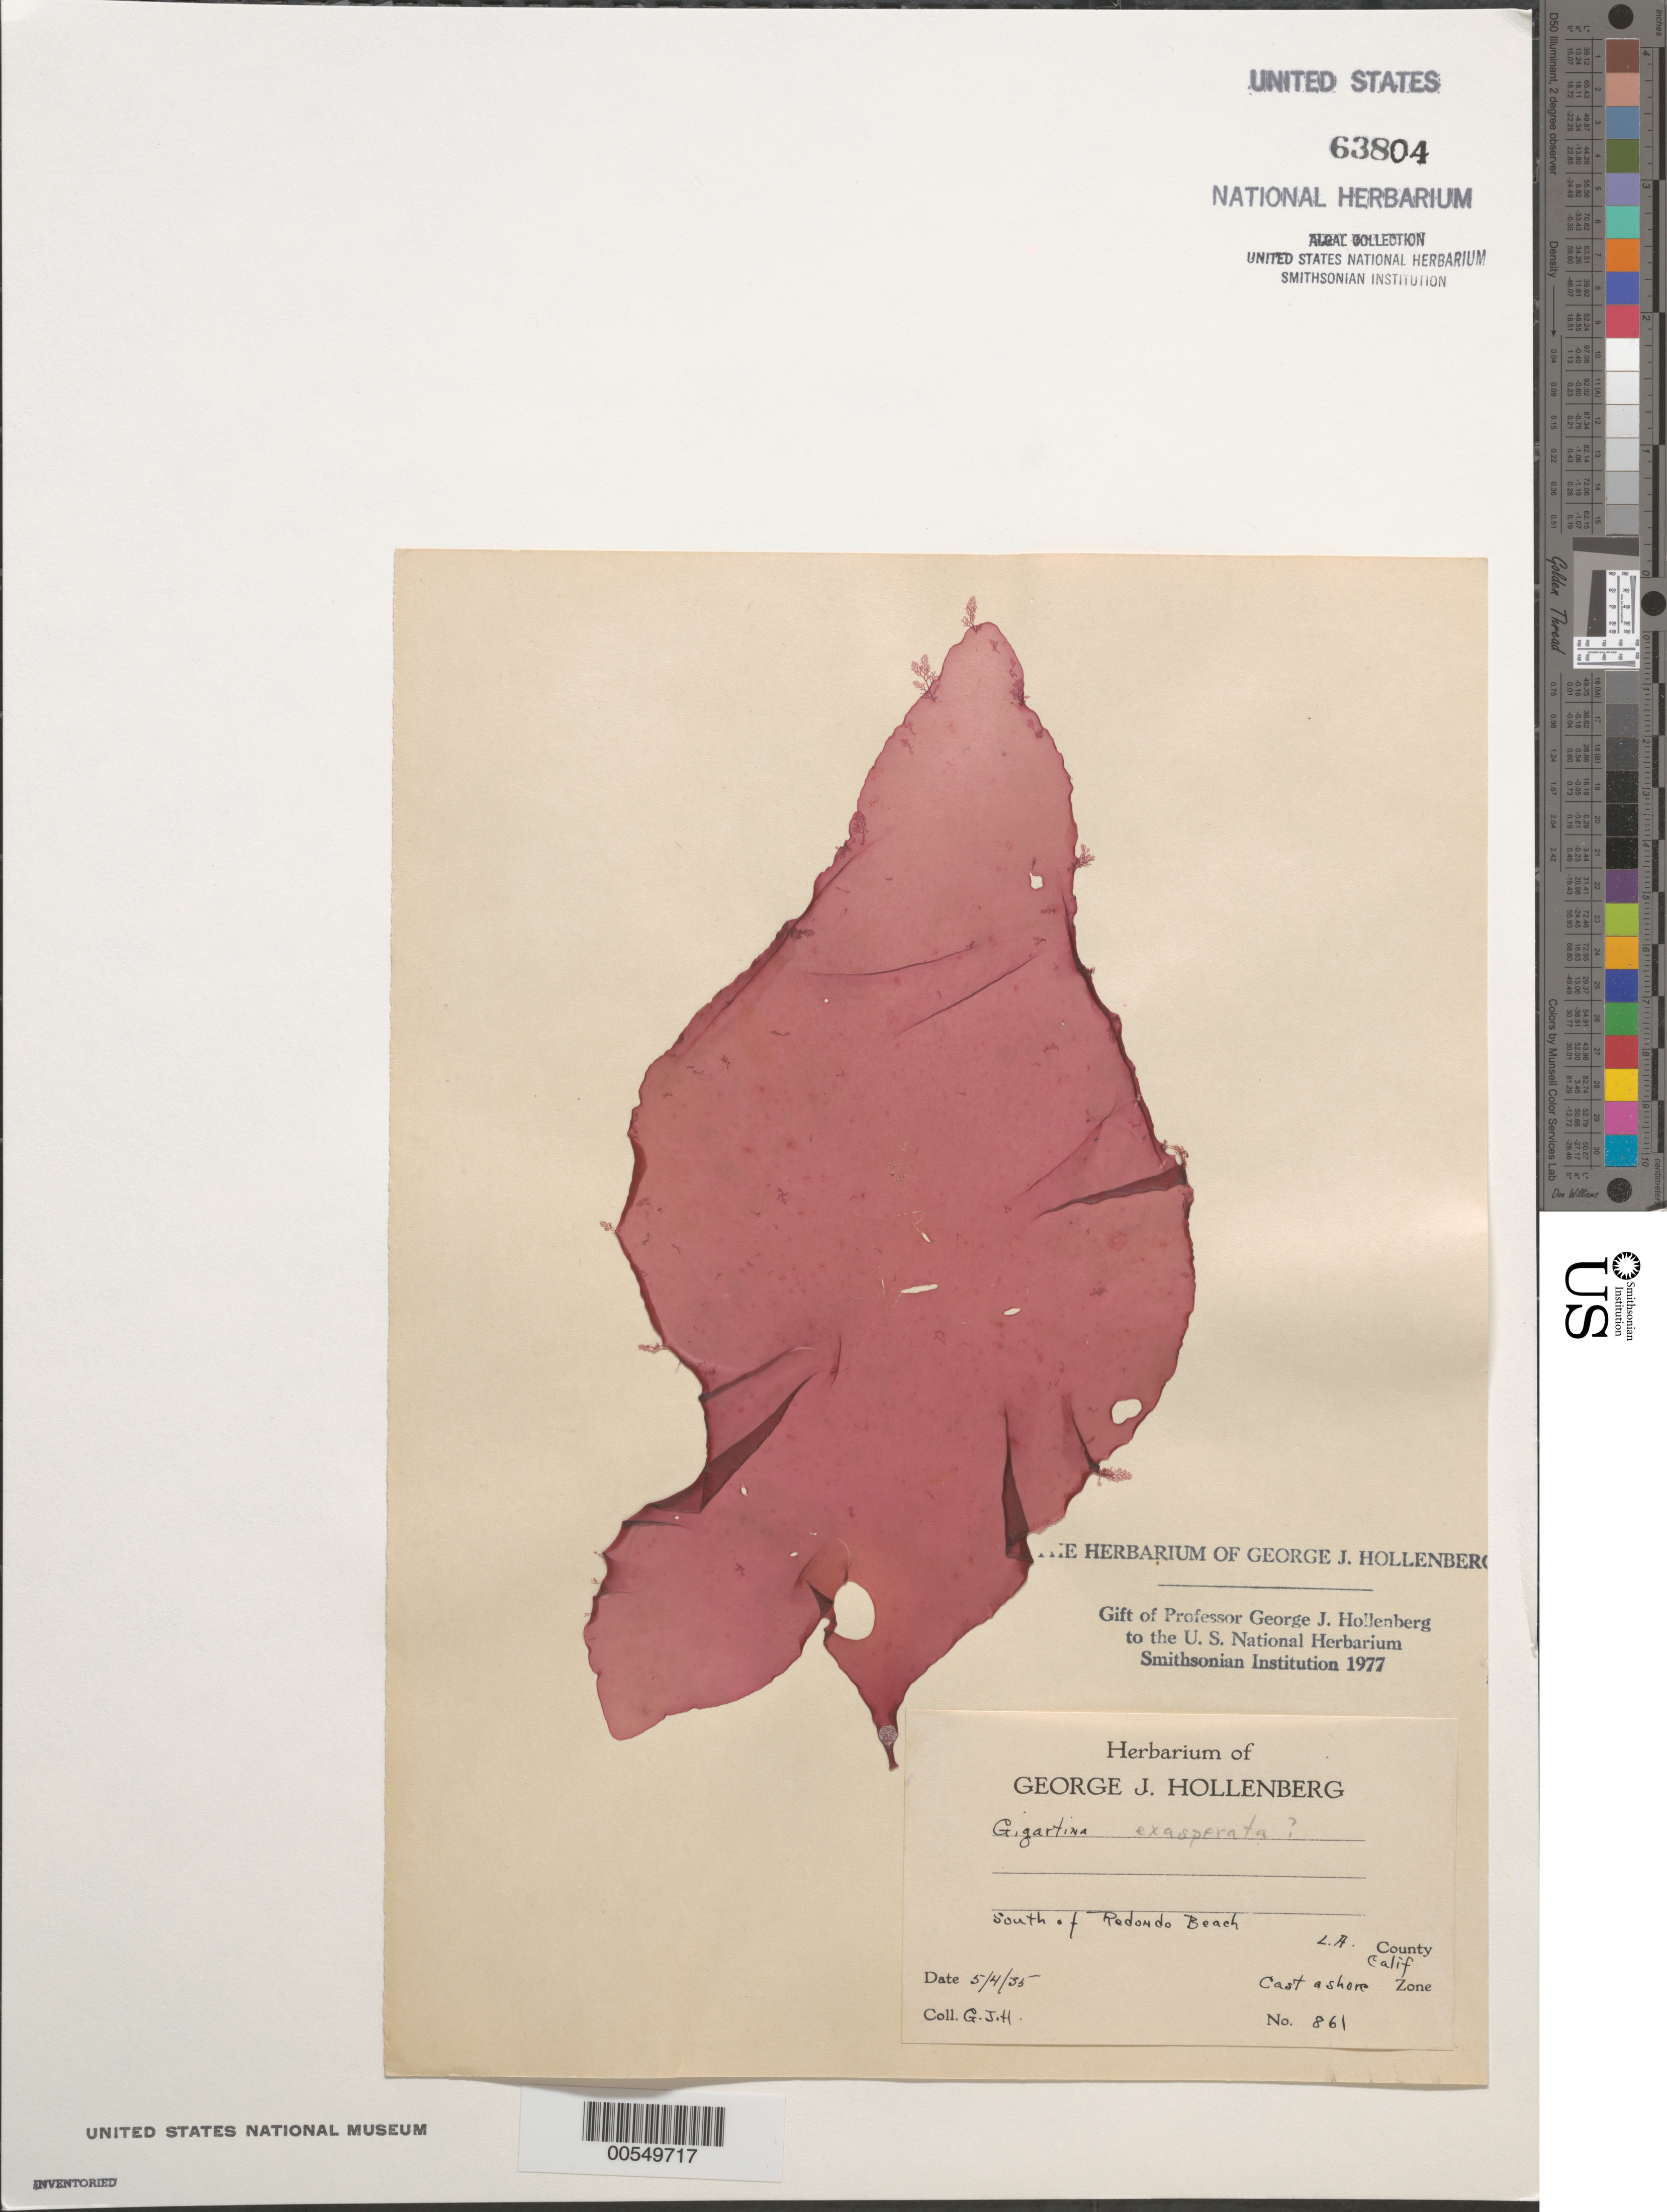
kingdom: Plantae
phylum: Rhodophyta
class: Florideophyceae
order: Gigartinales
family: Gigartinaceae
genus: Chondracanthus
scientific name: Chondracanthus exasperatus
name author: (Harv. & J. Bailey) J.R. Hughey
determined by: Algae name updating Project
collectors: G. Hollenberg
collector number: GJH 861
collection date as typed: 04 May 1935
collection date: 1935-05-04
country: United States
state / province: California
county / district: Los Angeles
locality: South of Redondo Beach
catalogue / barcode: US 63804